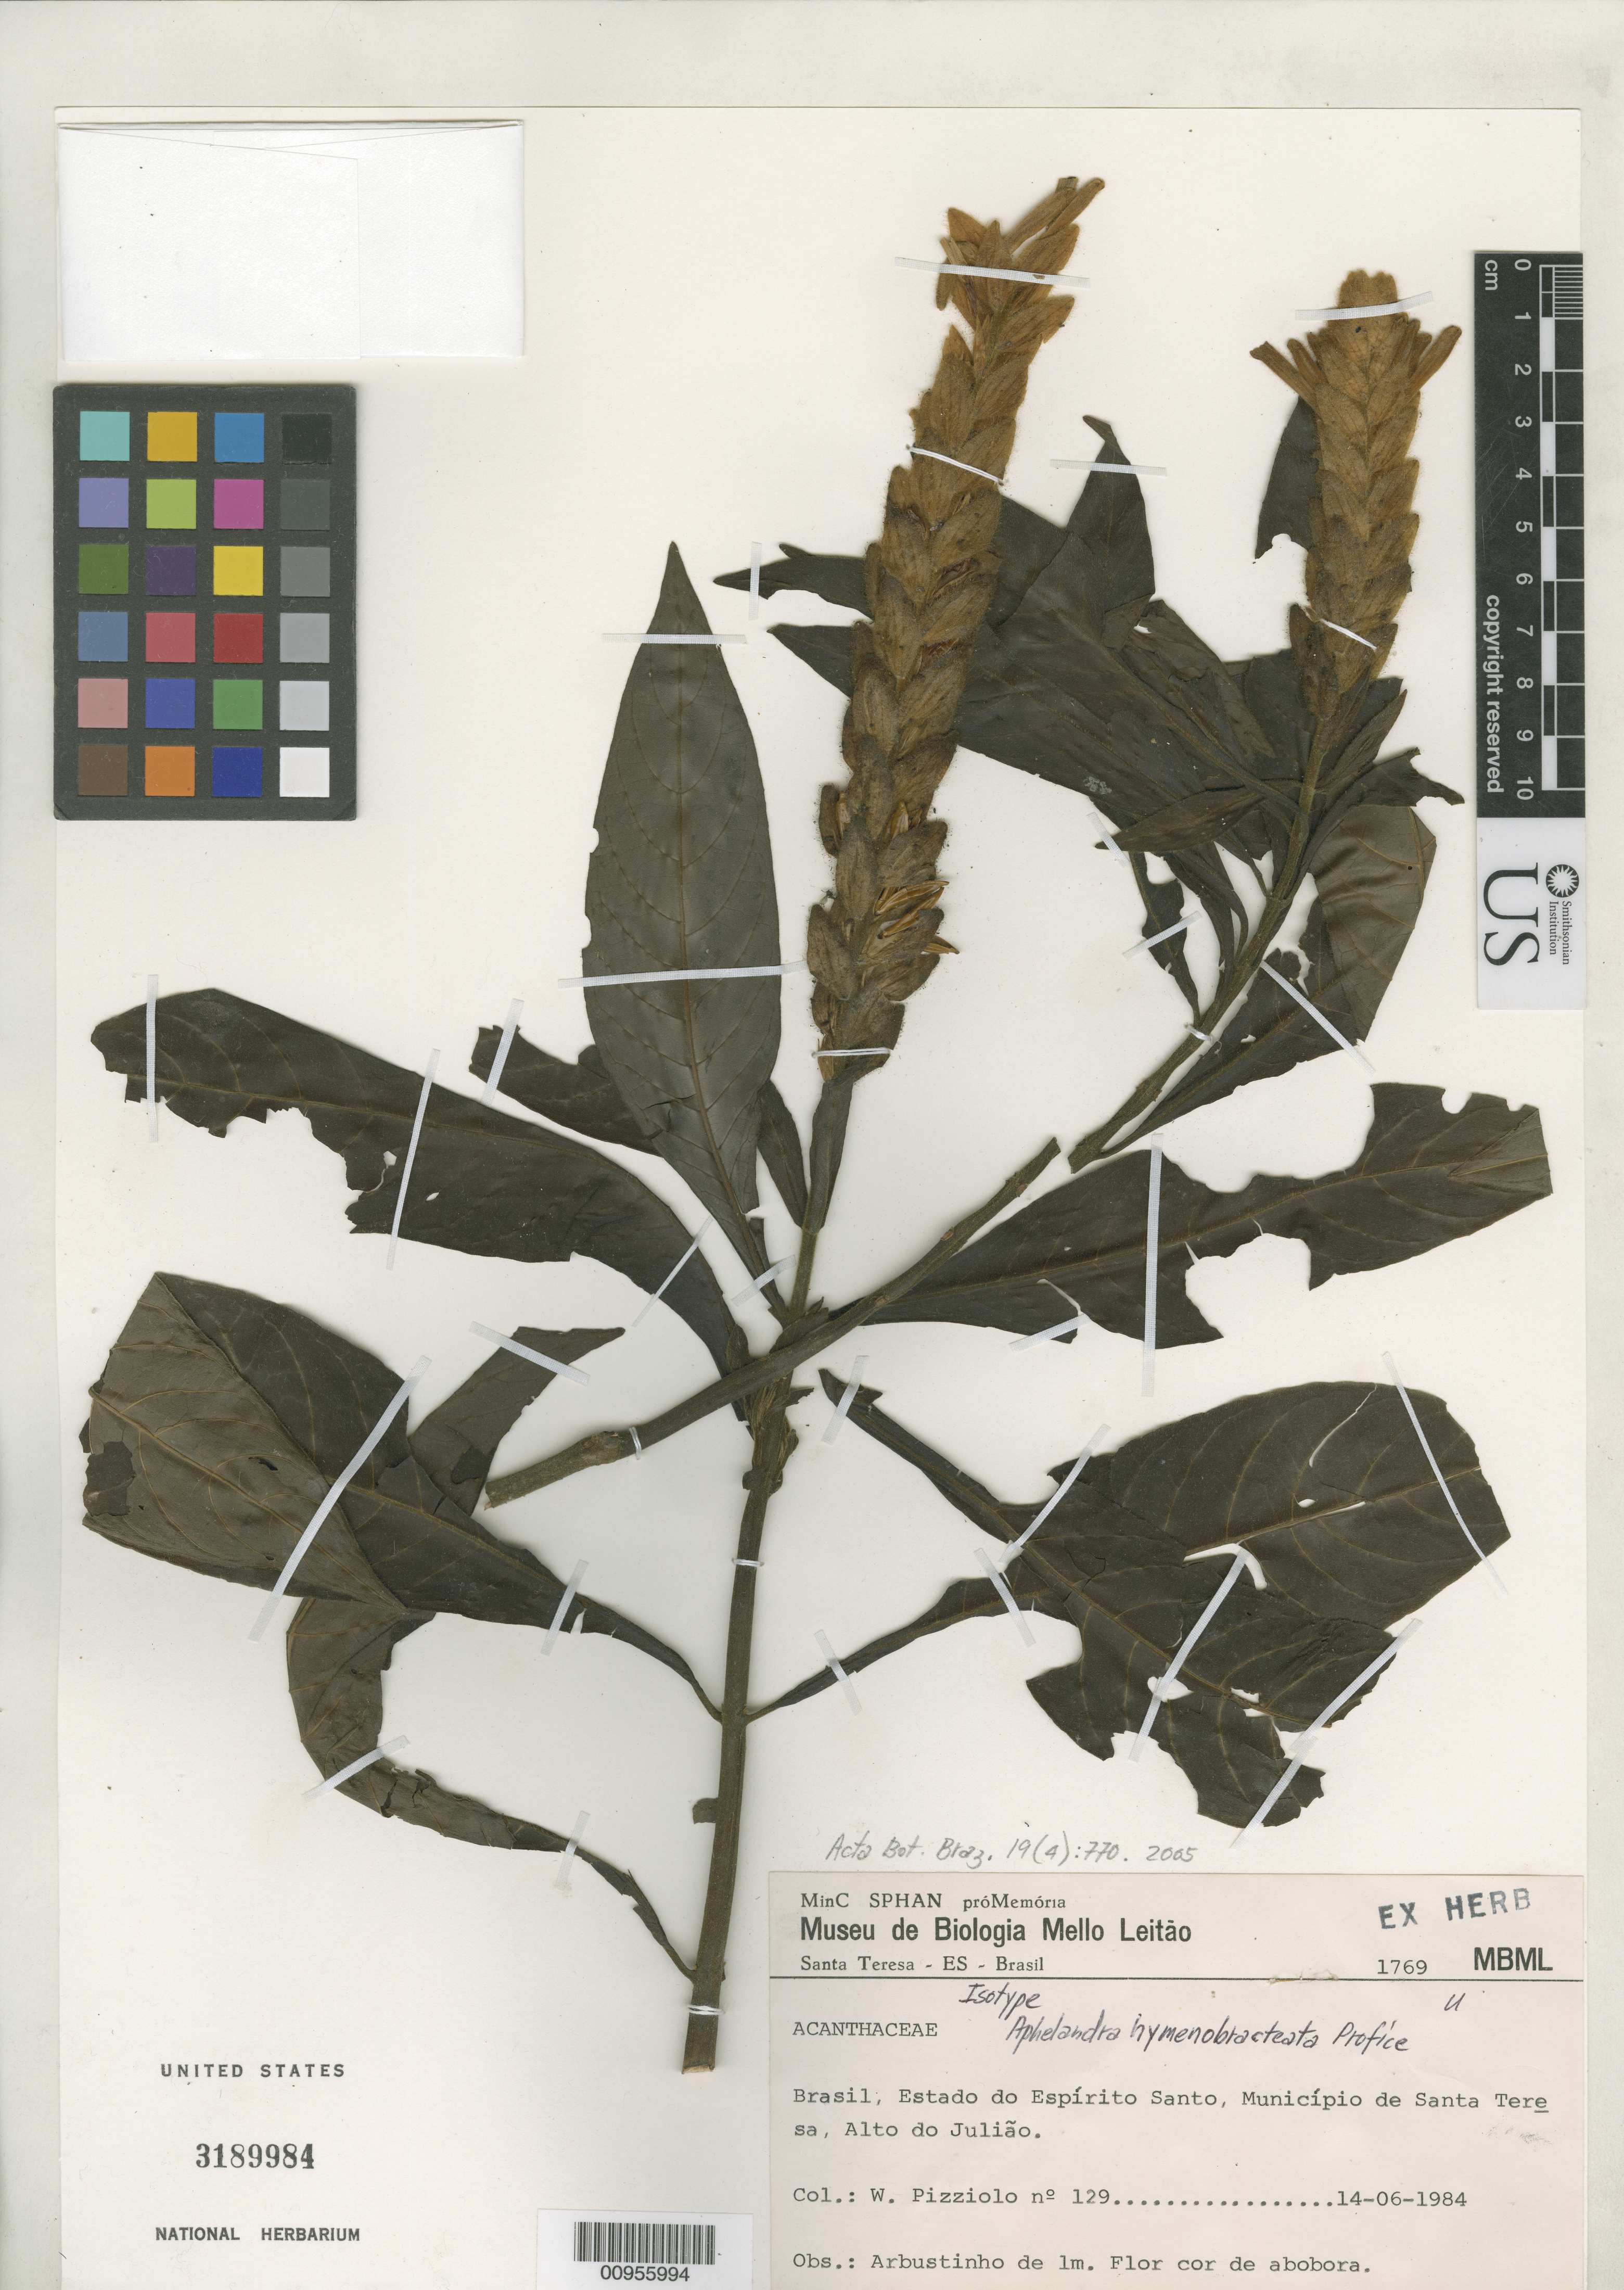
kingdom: Plantae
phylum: Tracheophyta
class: Magnoliopsida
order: Lamiales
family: Acanthaceae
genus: Aphelandra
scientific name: Aphelandra hymenobracteata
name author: Profíce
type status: Isotype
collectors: W. Pizziolo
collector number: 129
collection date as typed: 14 Jun 1984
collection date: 1984-06-14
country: Brazil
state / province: Espírito Santo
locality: Estado do Espírito Santo, Município de Santa Teresa, Alto do Julião.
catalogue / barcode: US 3189984